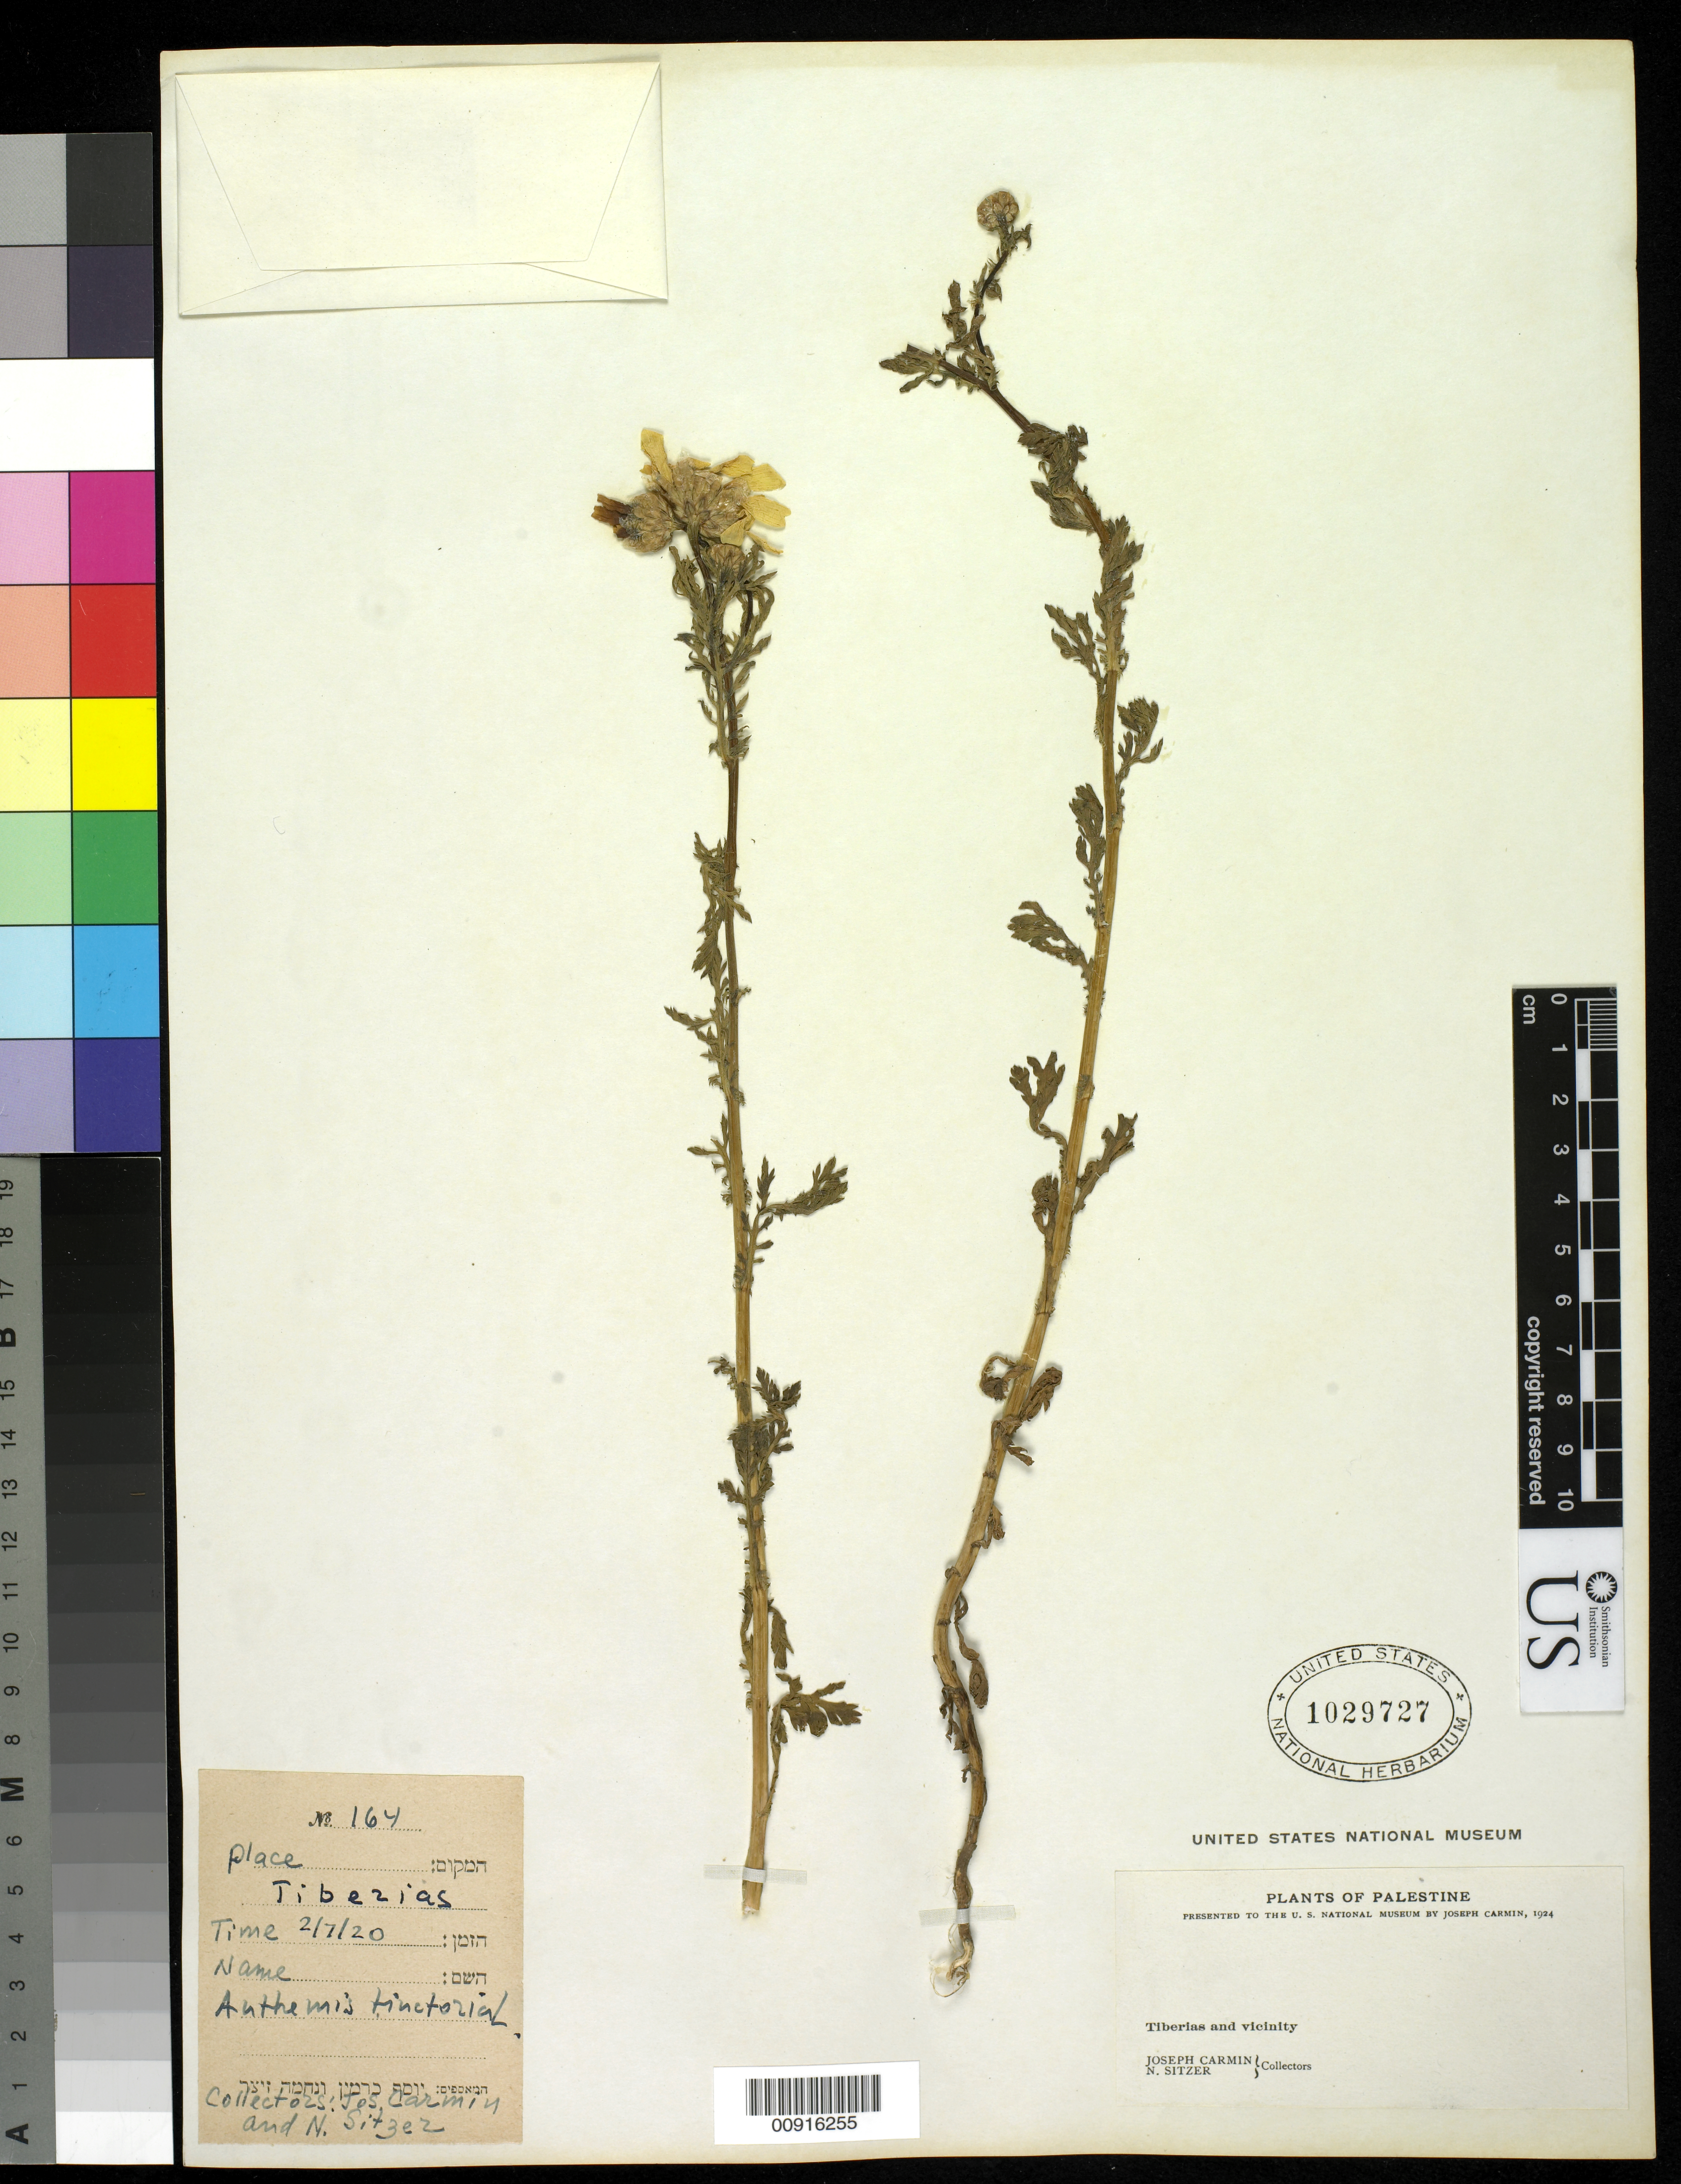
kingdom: Plantae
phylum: Tracheophyta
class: Magnoliopsida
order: Asterales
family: Asteraceae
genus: Anthemis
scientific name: Anthemis tinctoria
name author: L.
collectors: J. Carmin & N. Sitzer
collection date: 1920-07-02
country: Israel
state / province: Northern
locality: Tiberias and vicinity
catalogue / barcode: US 1029727